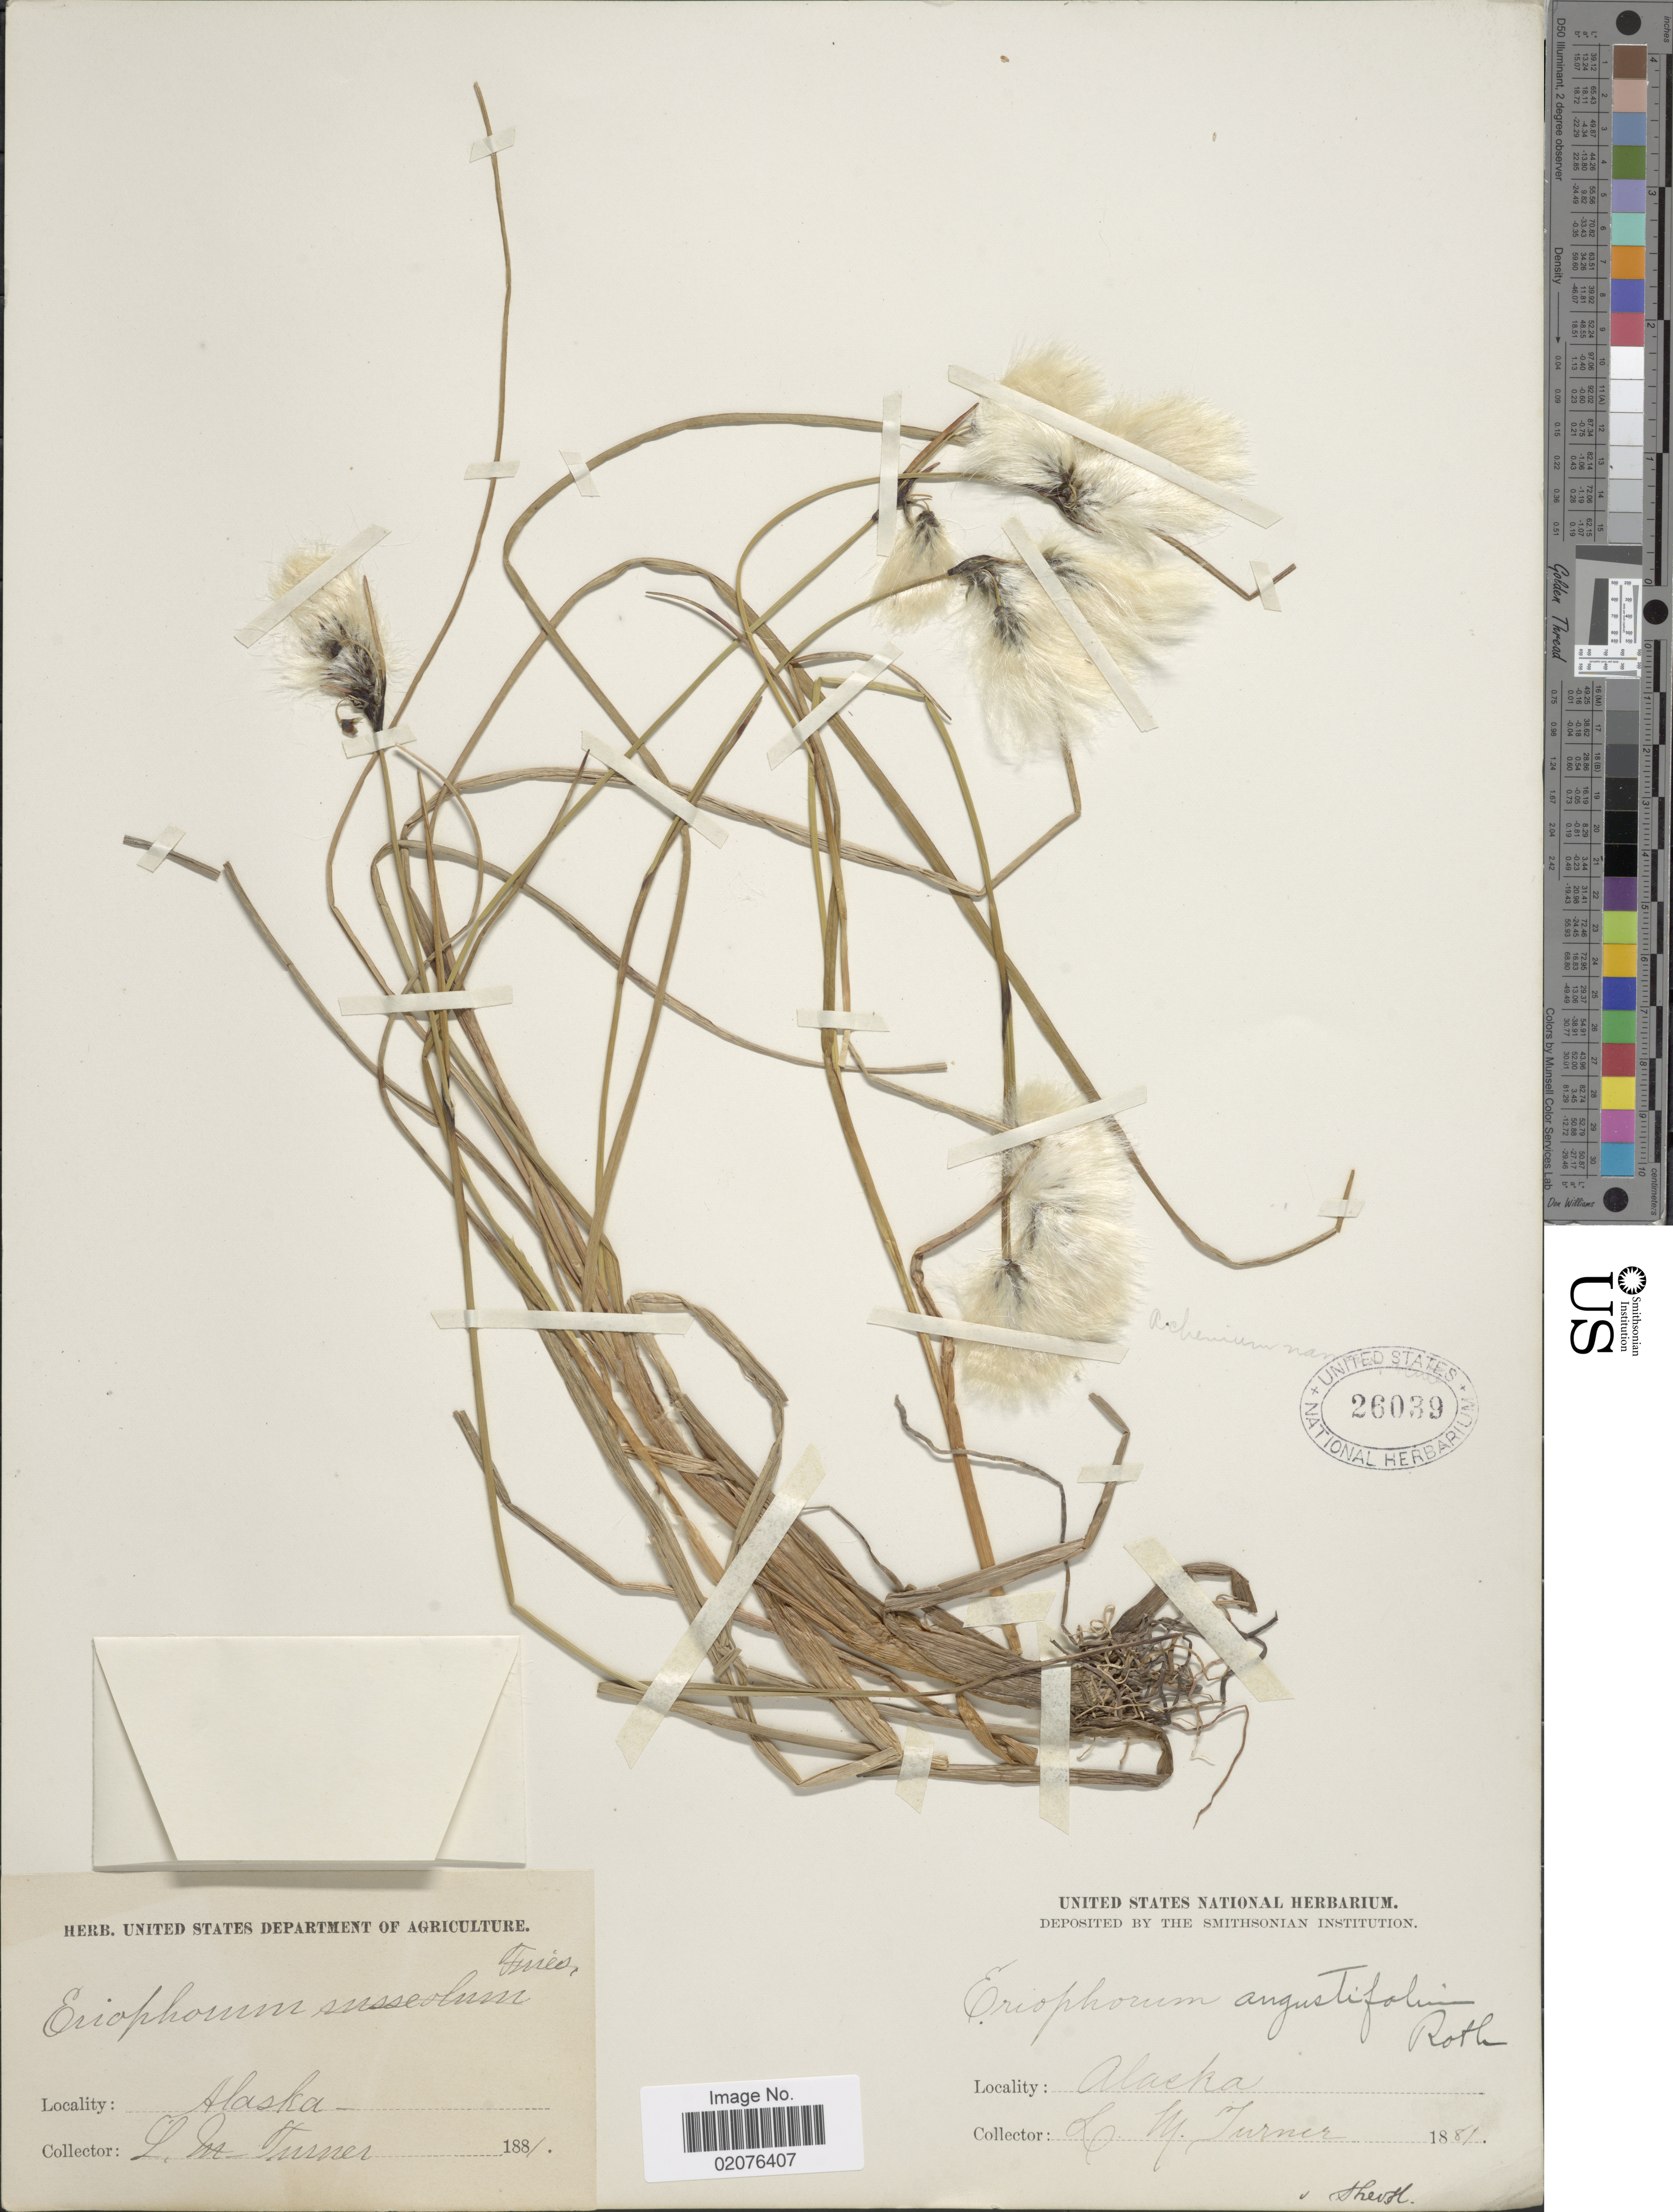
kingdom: Plantae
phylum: Tracheophyta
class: Liliopsida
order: Poales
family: Cyperaceae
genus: Eriophorum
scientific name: Eriophorum angustifolium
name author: Honck.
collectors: L. M. Turner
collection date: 1881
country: United States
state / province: Alaska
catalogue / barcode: US 26039